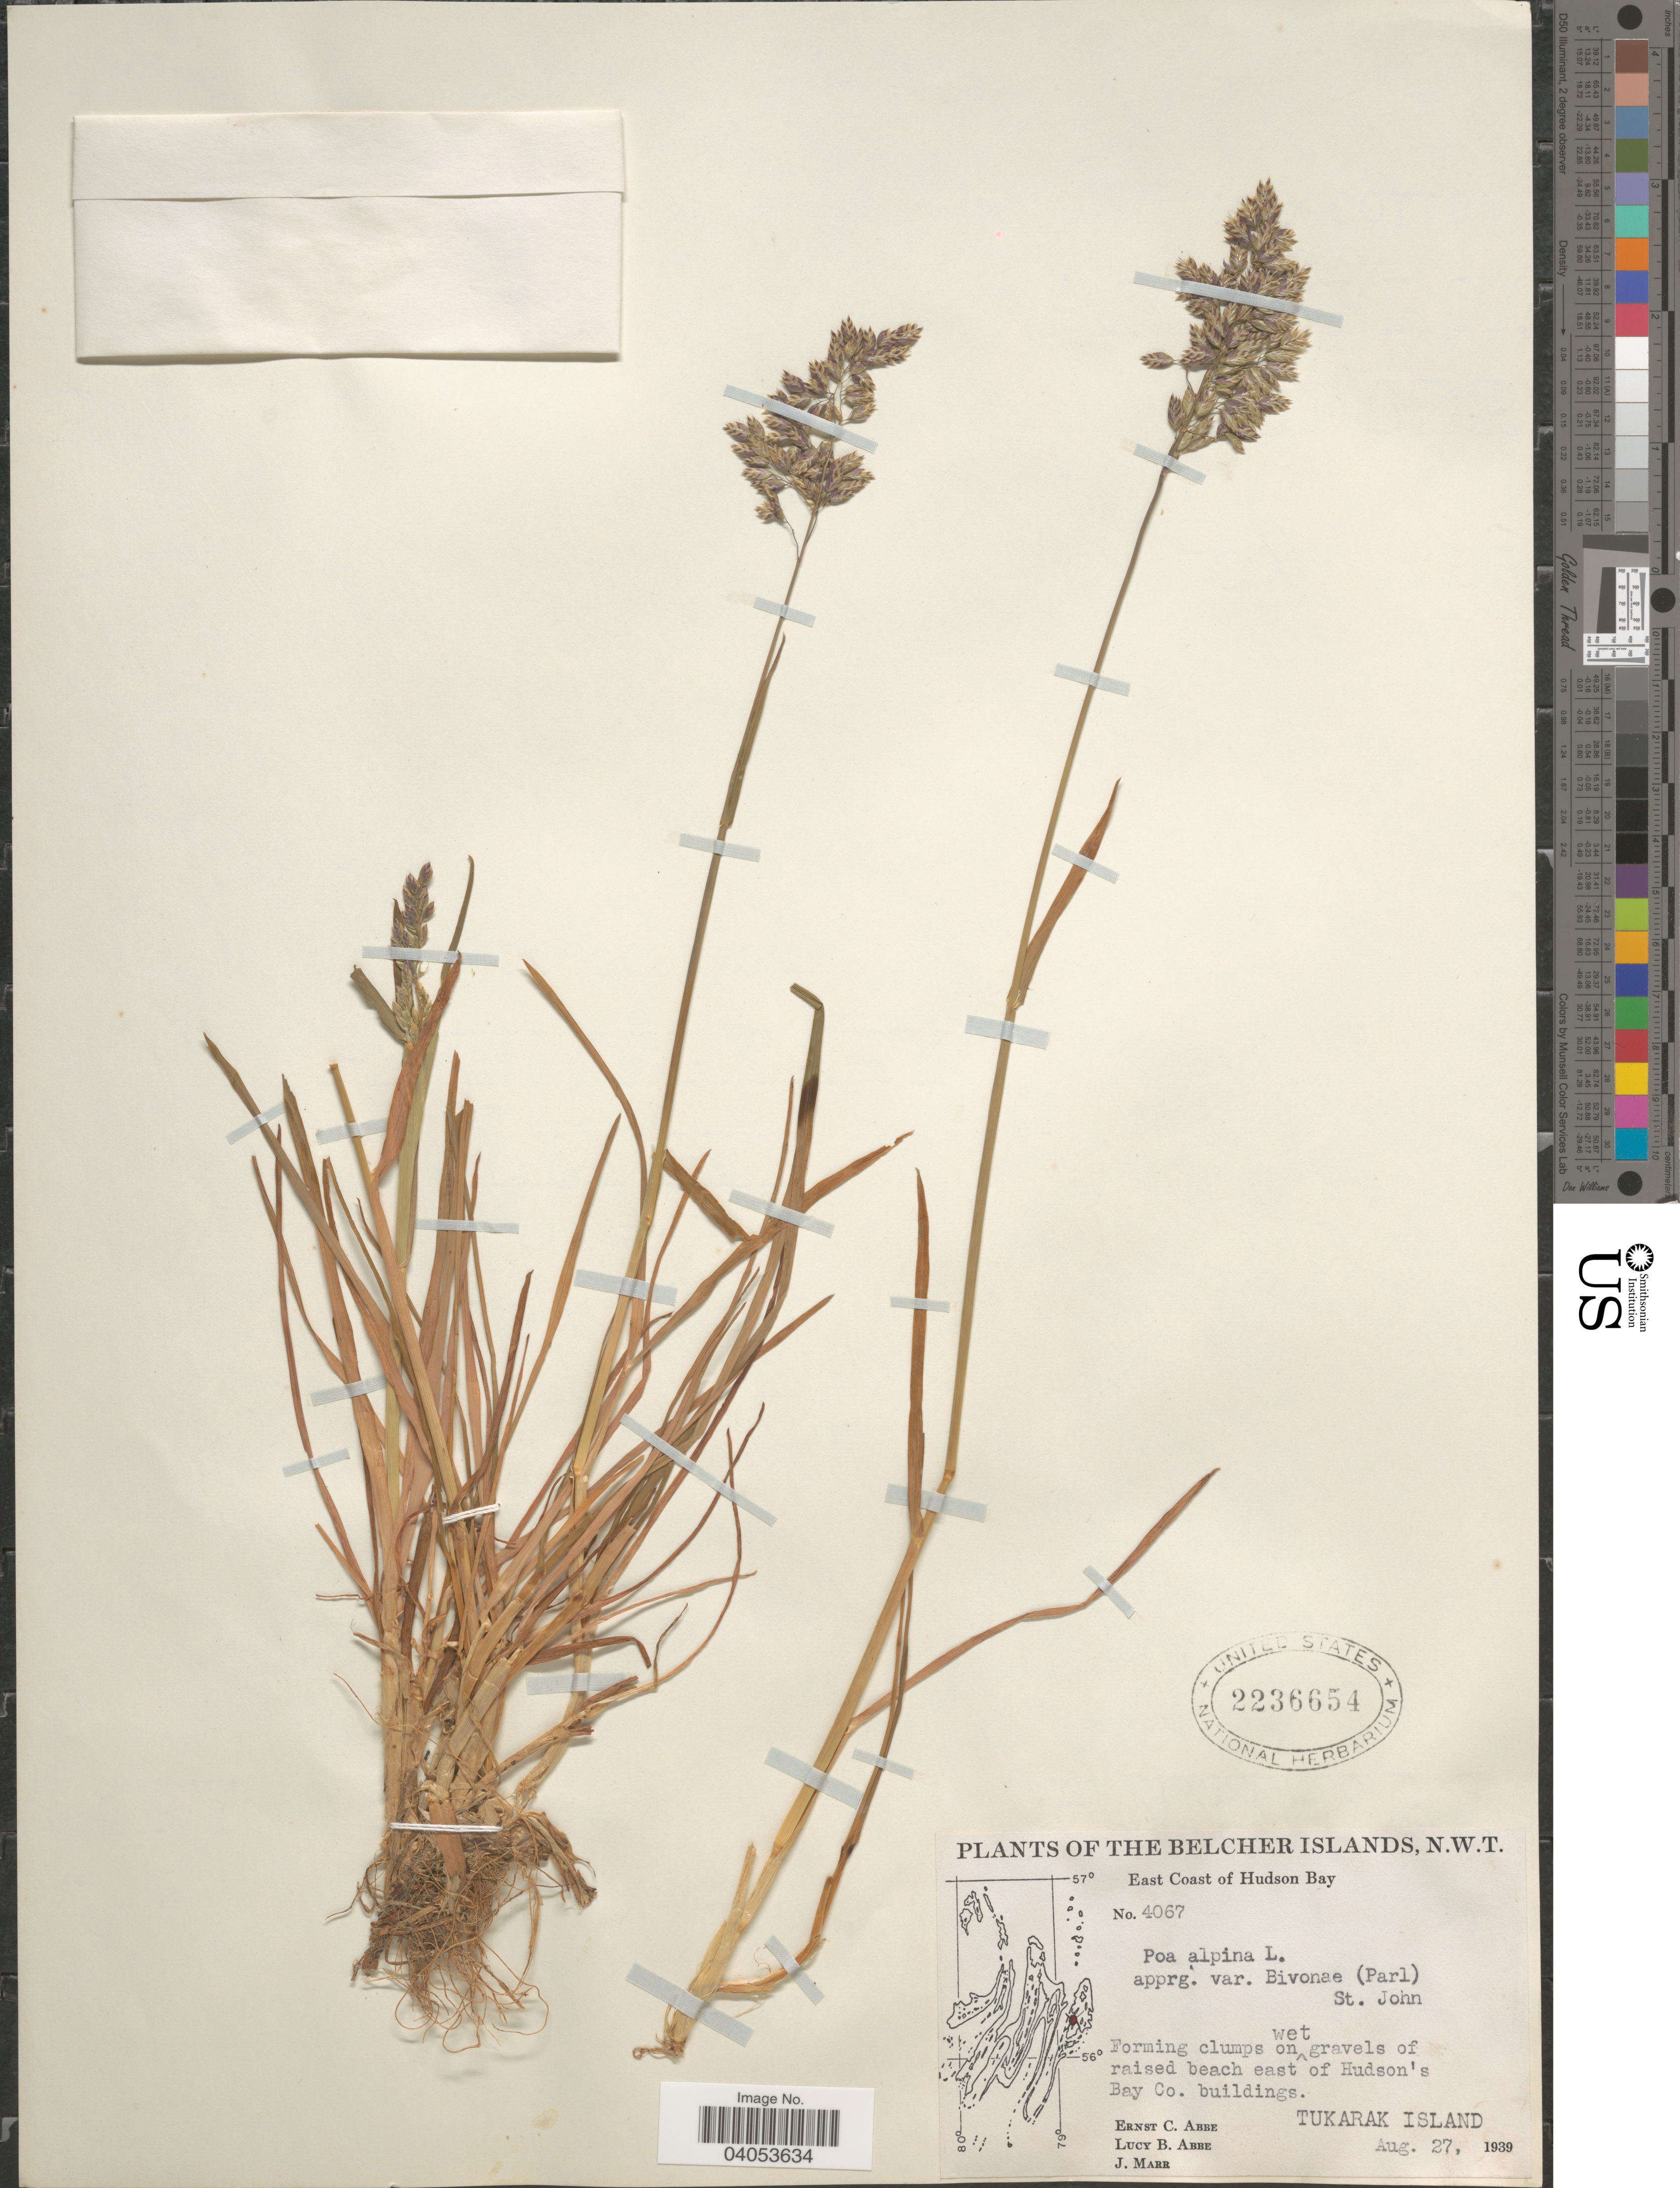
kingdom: Plantae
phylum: Tracheophyta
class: Liliopsida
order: Poales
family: Poaceae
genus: Poa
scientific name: Poa alpina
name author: L.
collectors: E. C. Abbe, L. B. Abbe & J. Marr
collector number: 4067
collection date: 1939-08-27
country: Canada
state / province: Northwest Territories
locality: The Belcher Islands. East Coast of Hudson Bay. On wet gravels of raised beach east of Hudson's Bay Co. buildings. Tukarak Island.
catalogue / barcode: US 2236654